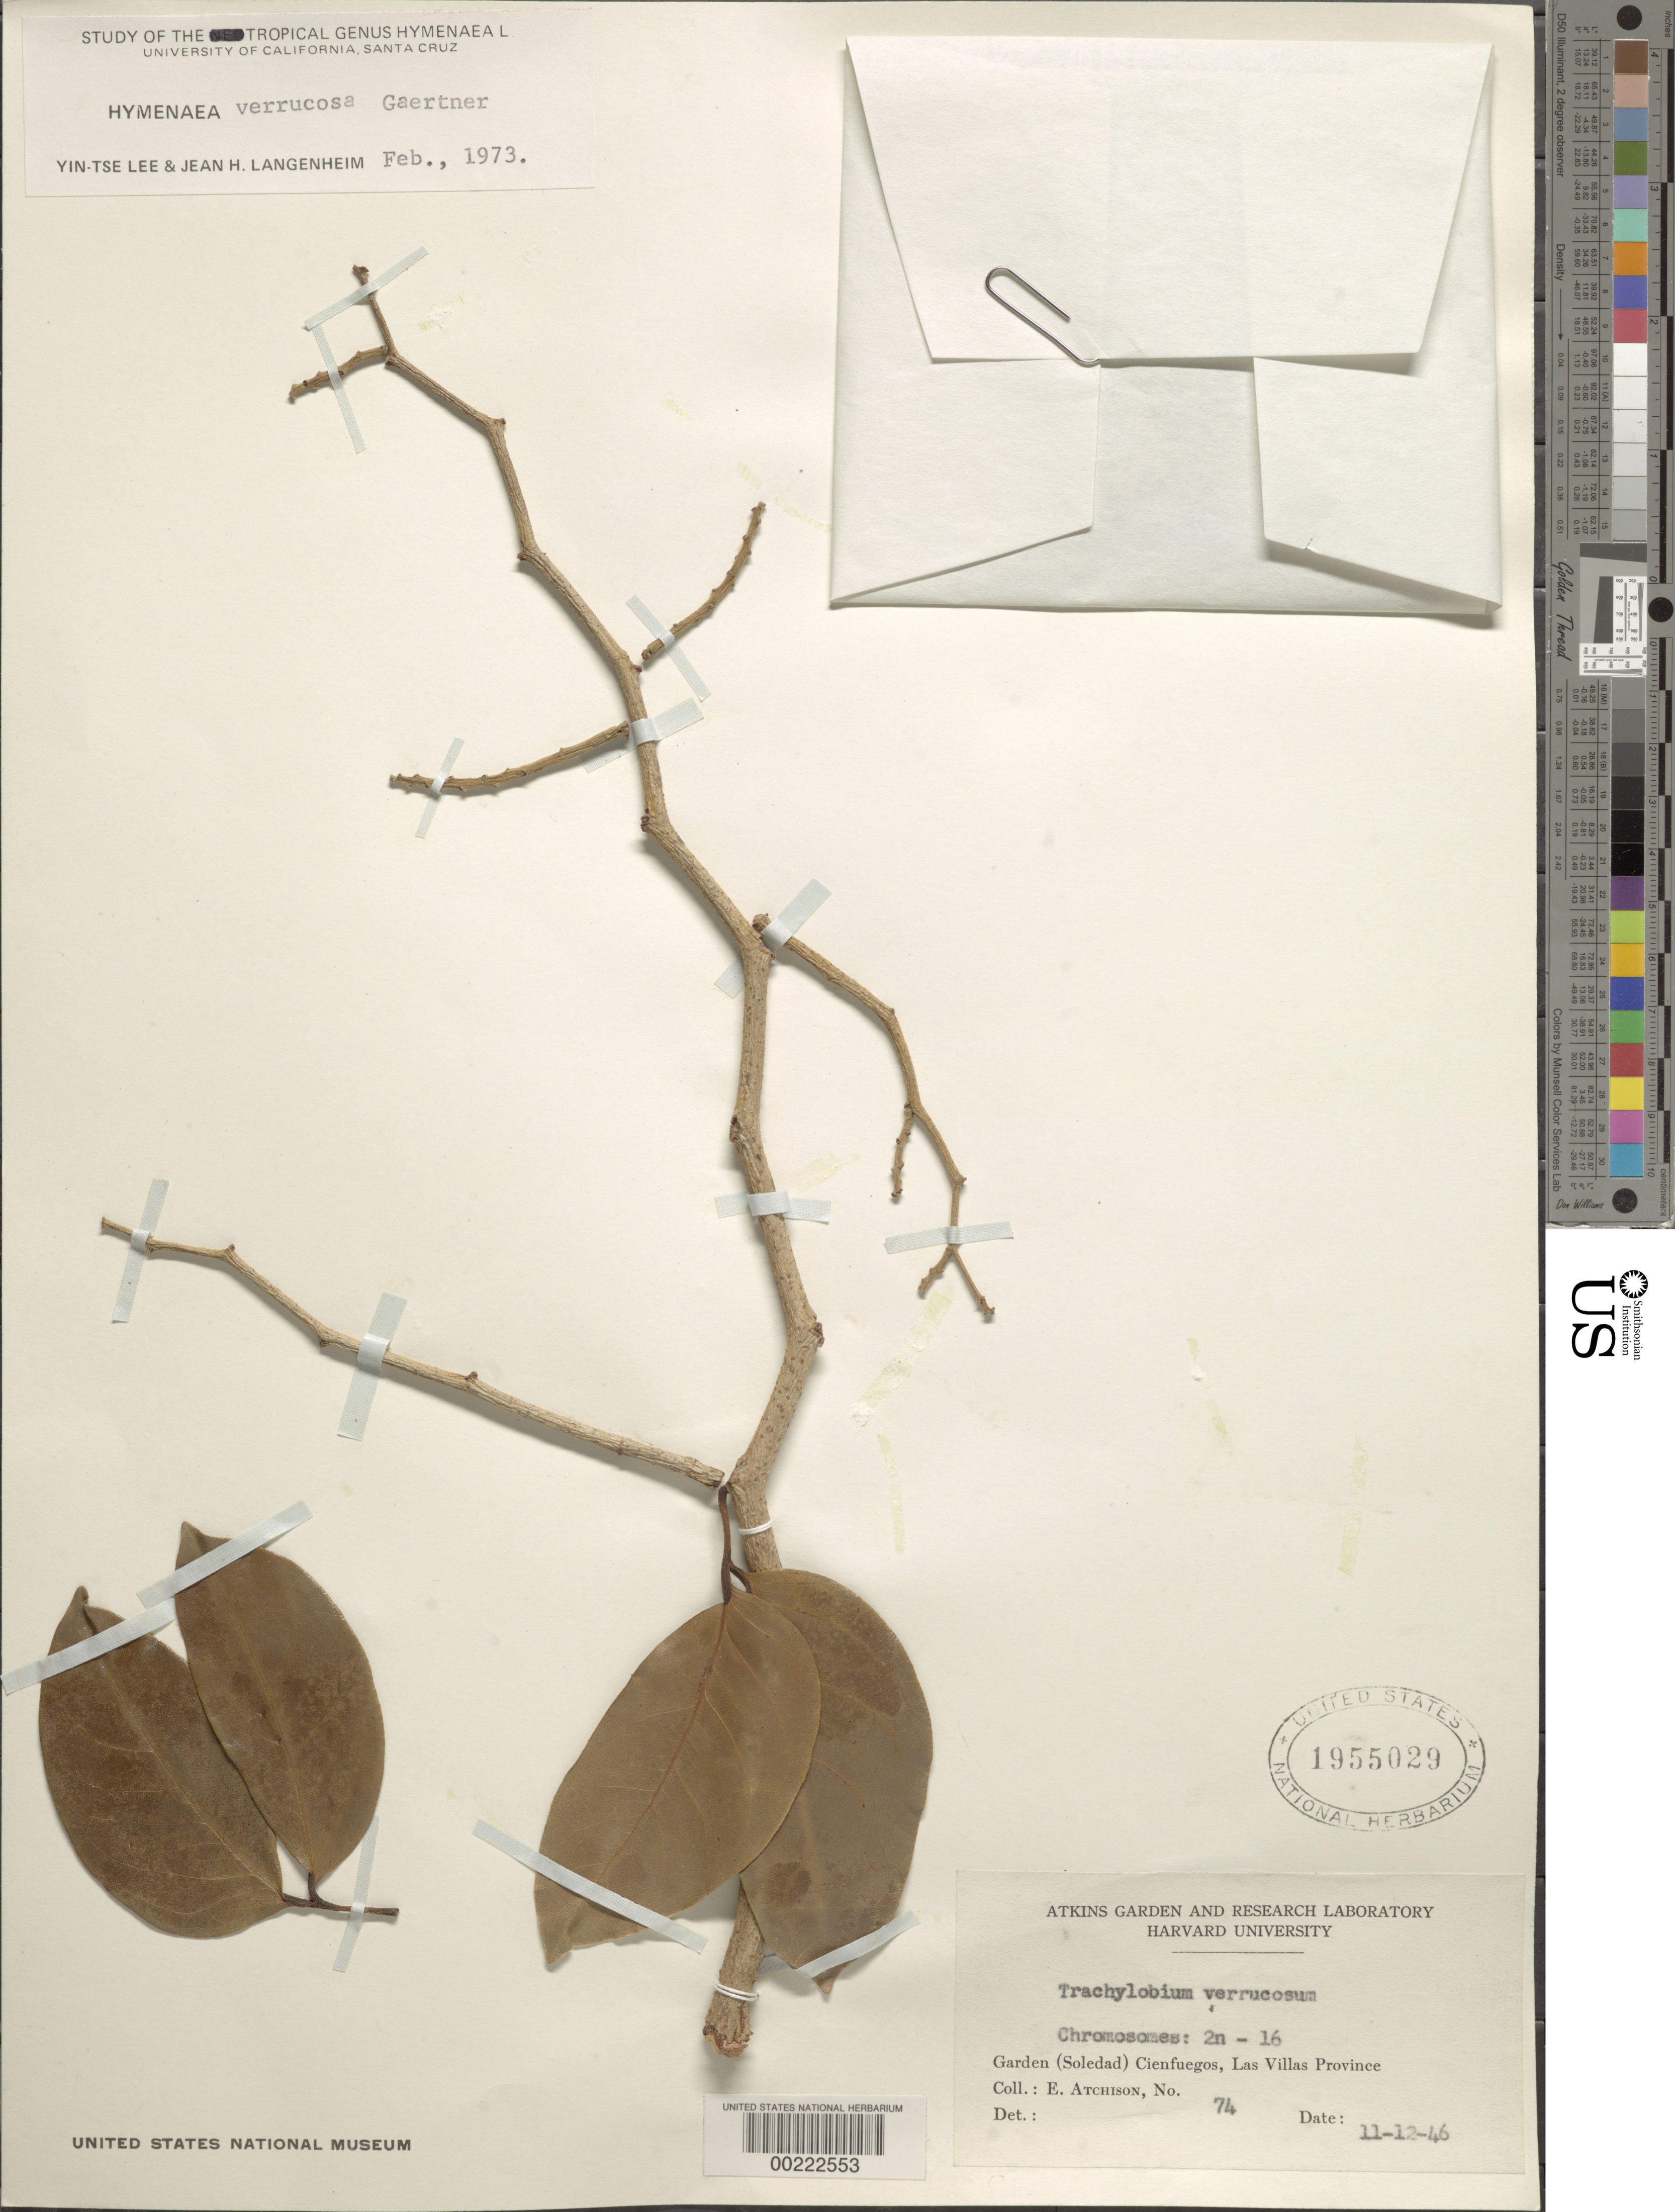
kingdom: Plantae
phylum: Tracheophyta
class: Magnoliopsida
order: Fabales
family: Fabaceae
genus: Hymenaea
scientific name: Hymenaea verrucosa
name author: Gaertn.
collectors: E. Atchison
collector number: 74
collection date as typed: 12 Nov 1946 or 11 Dec 1946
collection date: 1946-11-12 or 1946-12-11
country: Cuba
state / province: Las Villas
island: Greater Antilles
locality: Garden (soledad) cienfuegos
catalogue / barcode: US 1955029